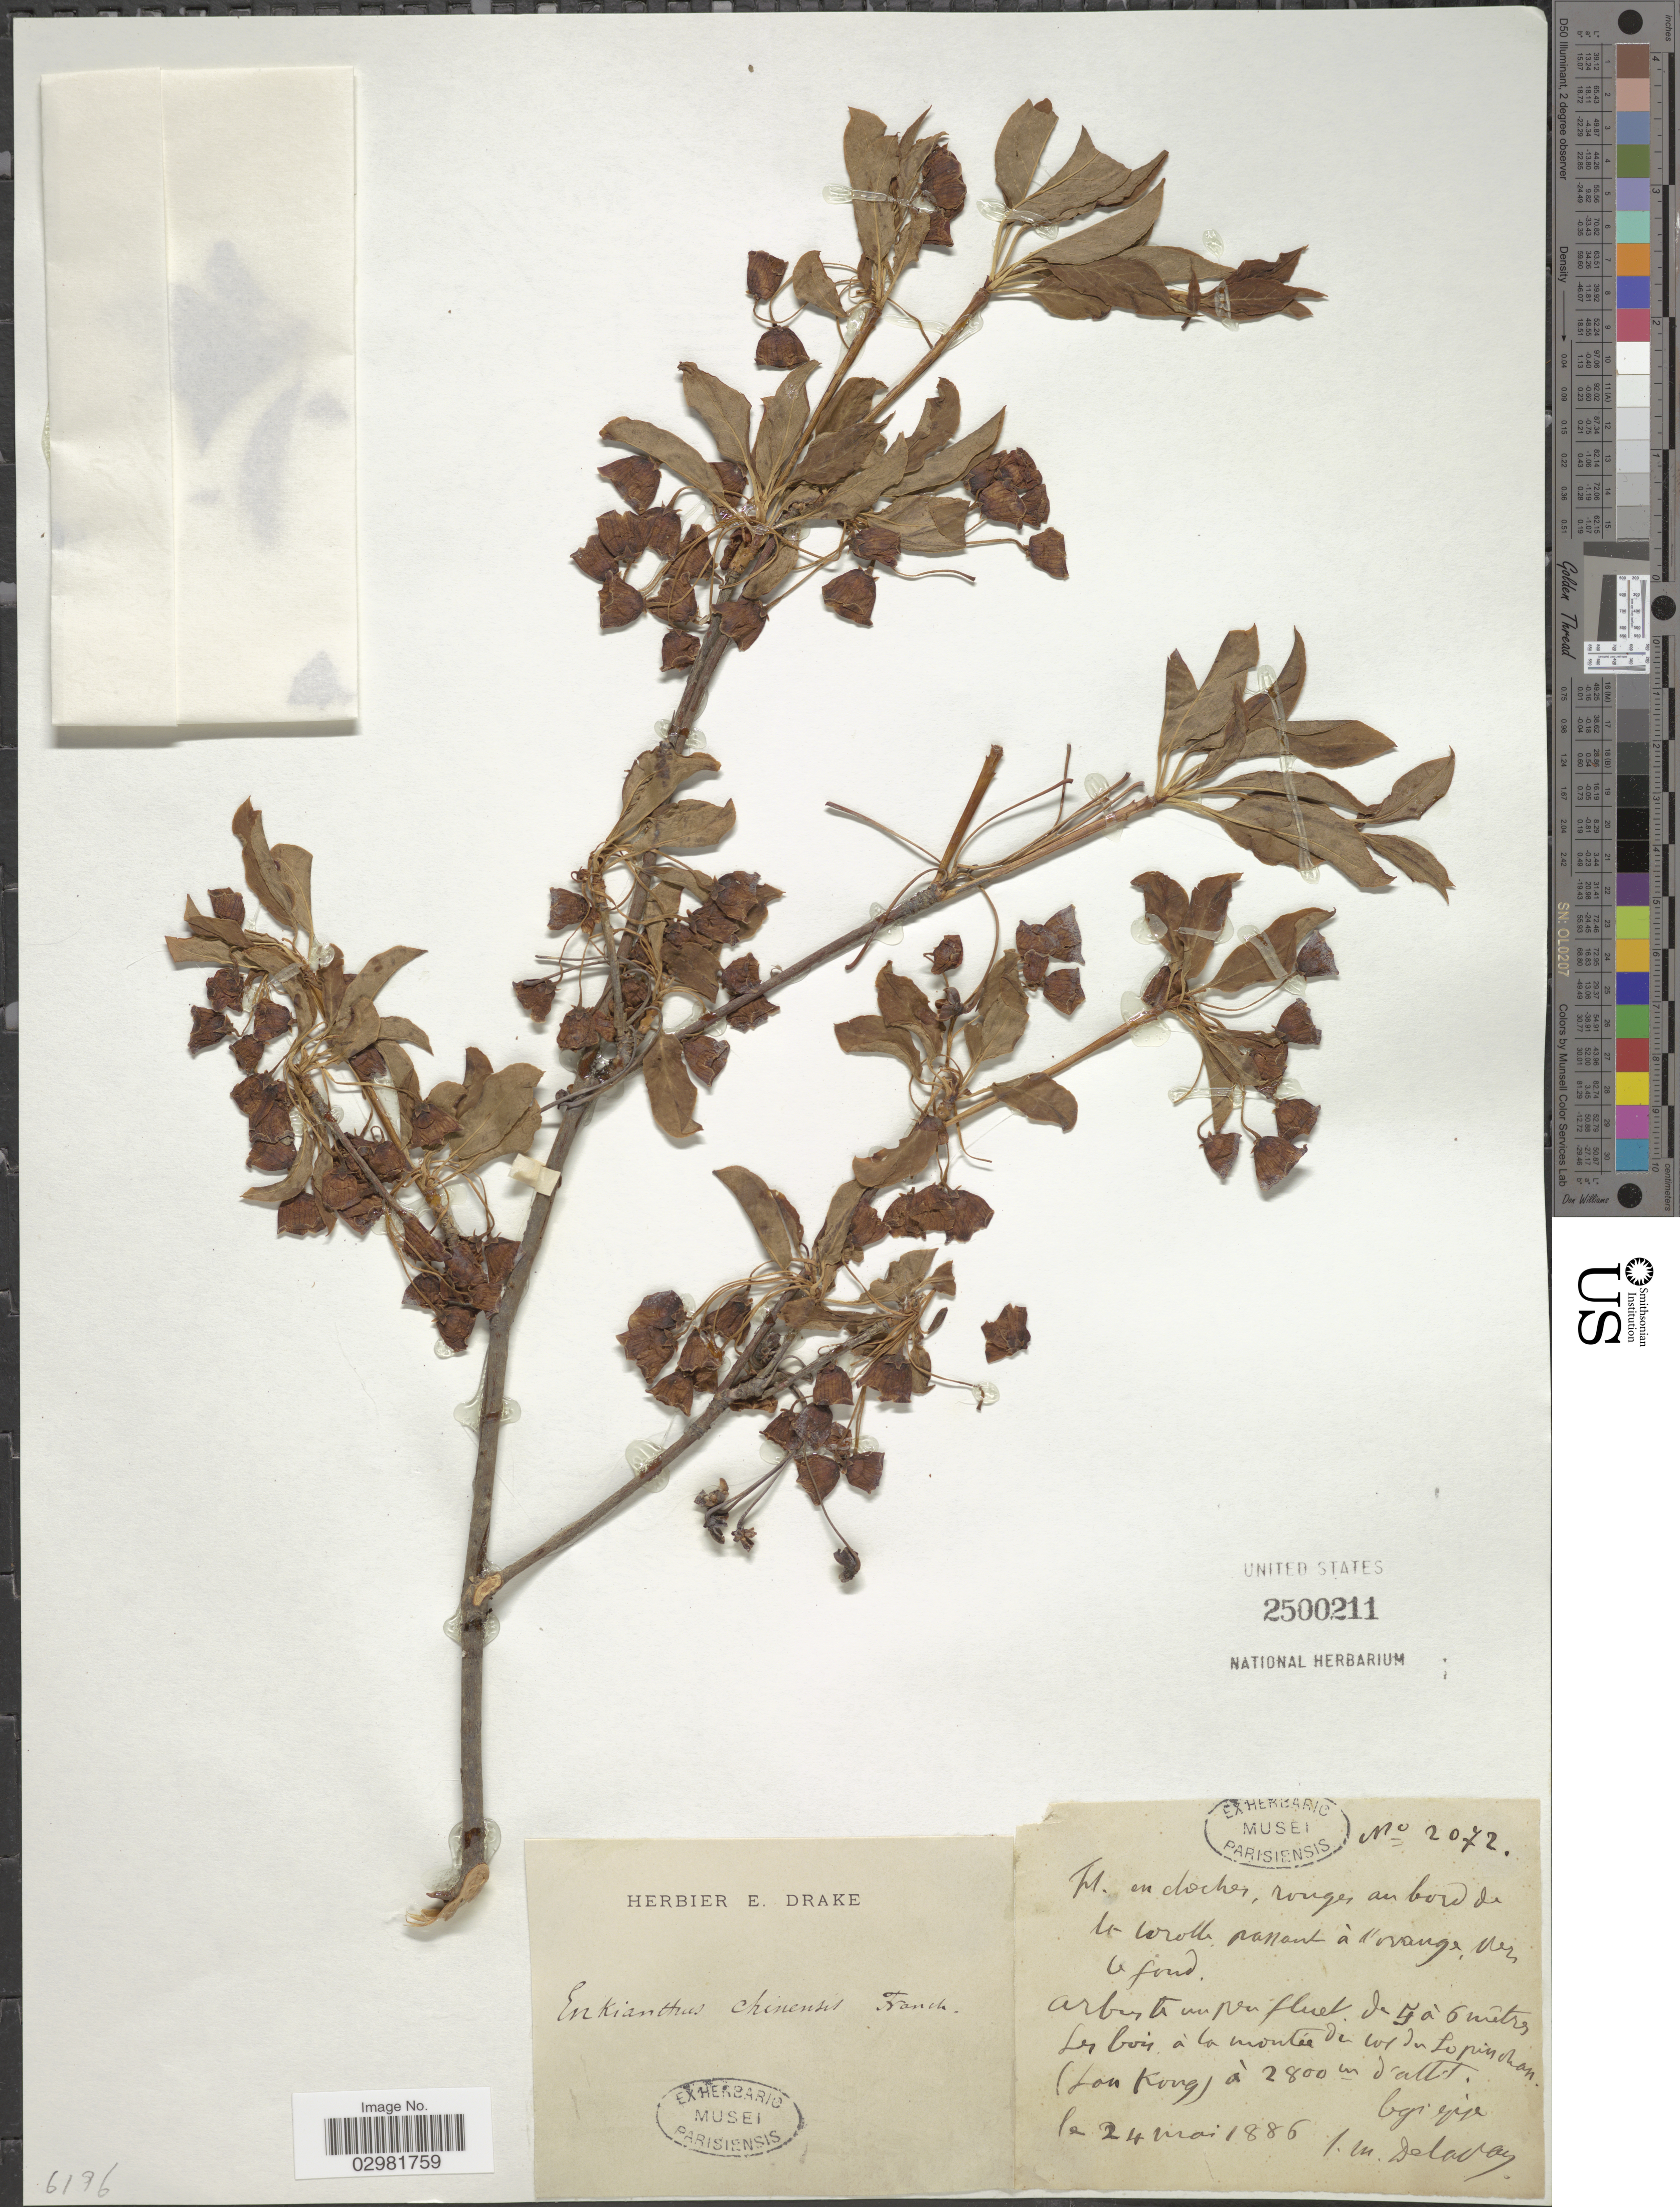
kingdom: Plantae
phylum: Tracheophyta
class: Magnoliopsida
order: Ericales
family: Ericaceae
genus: Enkianthus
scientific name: Enkianthus chinensis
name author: Franch.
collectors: J. Delavay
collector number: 2072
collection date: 1886-05-24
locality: Les bois à la montée des lor Lo pin chan. (Lou Kong). [interpreted]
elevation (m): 2800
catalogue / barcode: US 2500211